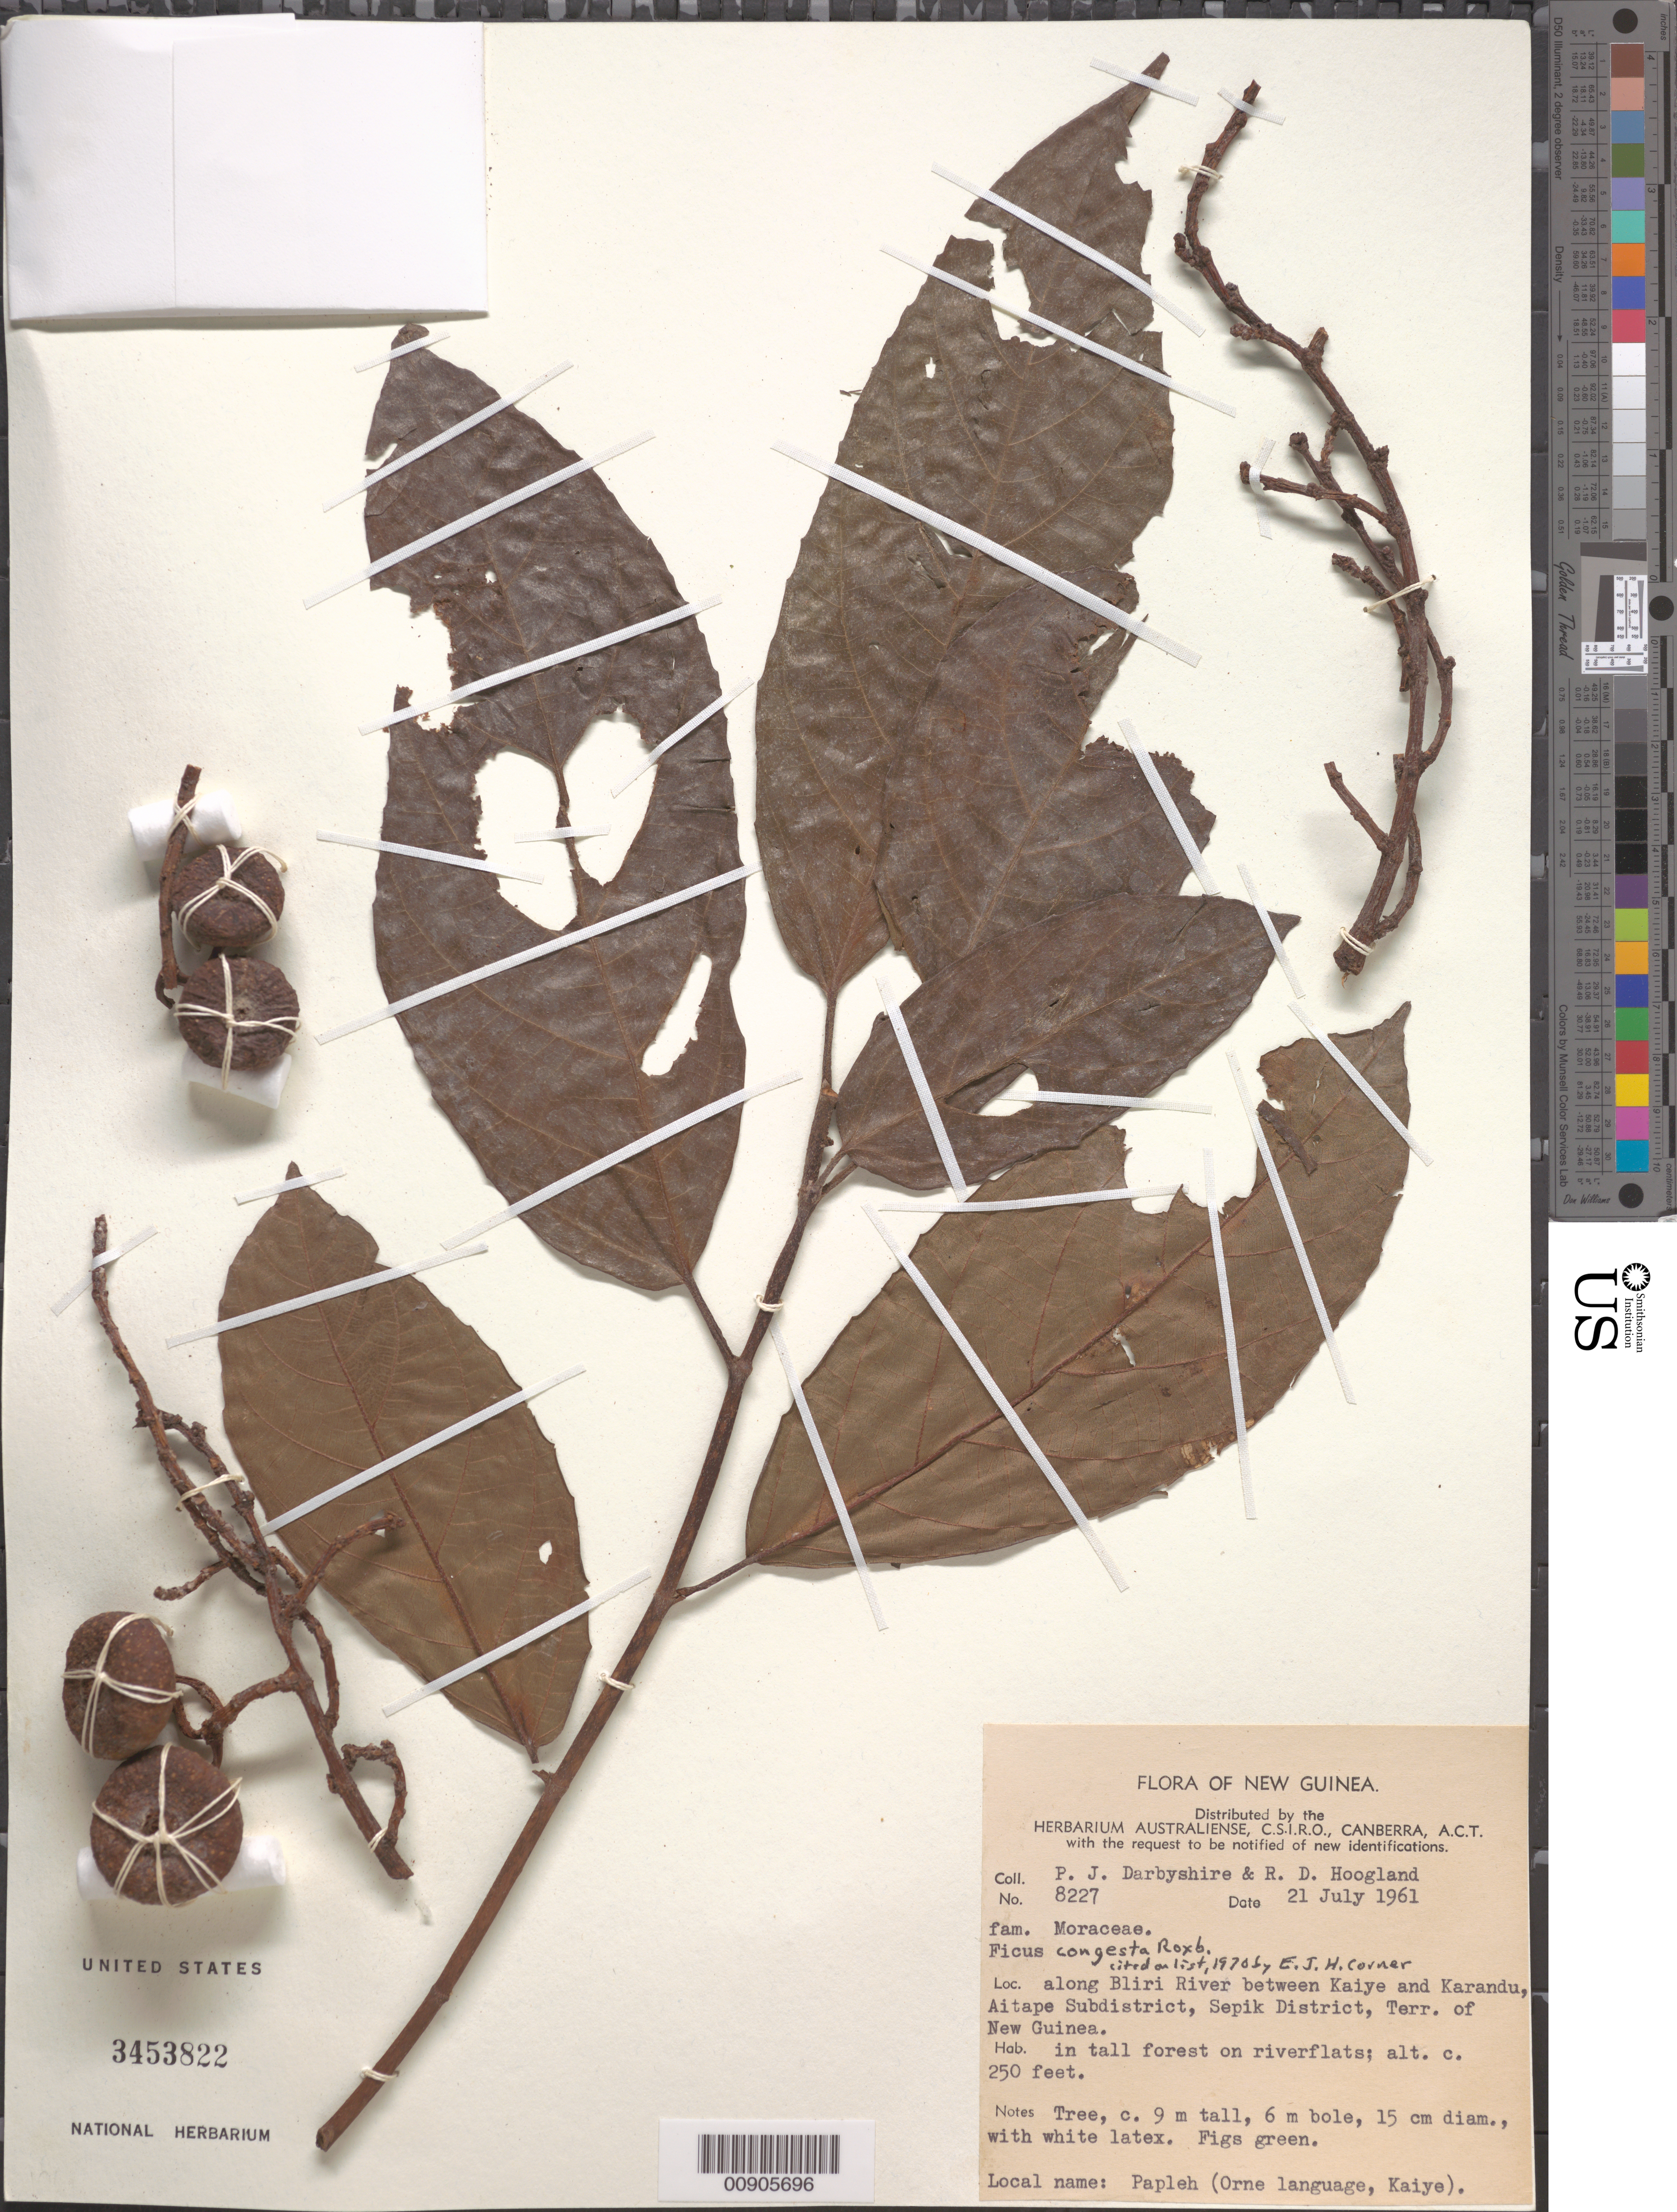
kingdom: Plantae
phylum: Tracheophyta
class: Magnoliopsida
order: Rosales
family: Moraceae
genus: Ficus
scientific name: Ficus congesta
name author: Roxb.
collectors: P. Darbyshire & R. D. Hoogland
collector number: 8227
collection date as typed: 21 Jul 1961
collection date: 1961-07-21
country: Papua New Guinea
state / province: Sandaun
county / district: Aitape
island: New Guinea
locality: Sepik District, Aitape subdistrict, along bliri River between Kaiye and Karandu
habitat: In tall forest on riverflats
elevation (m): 76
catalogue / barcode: US 3453822